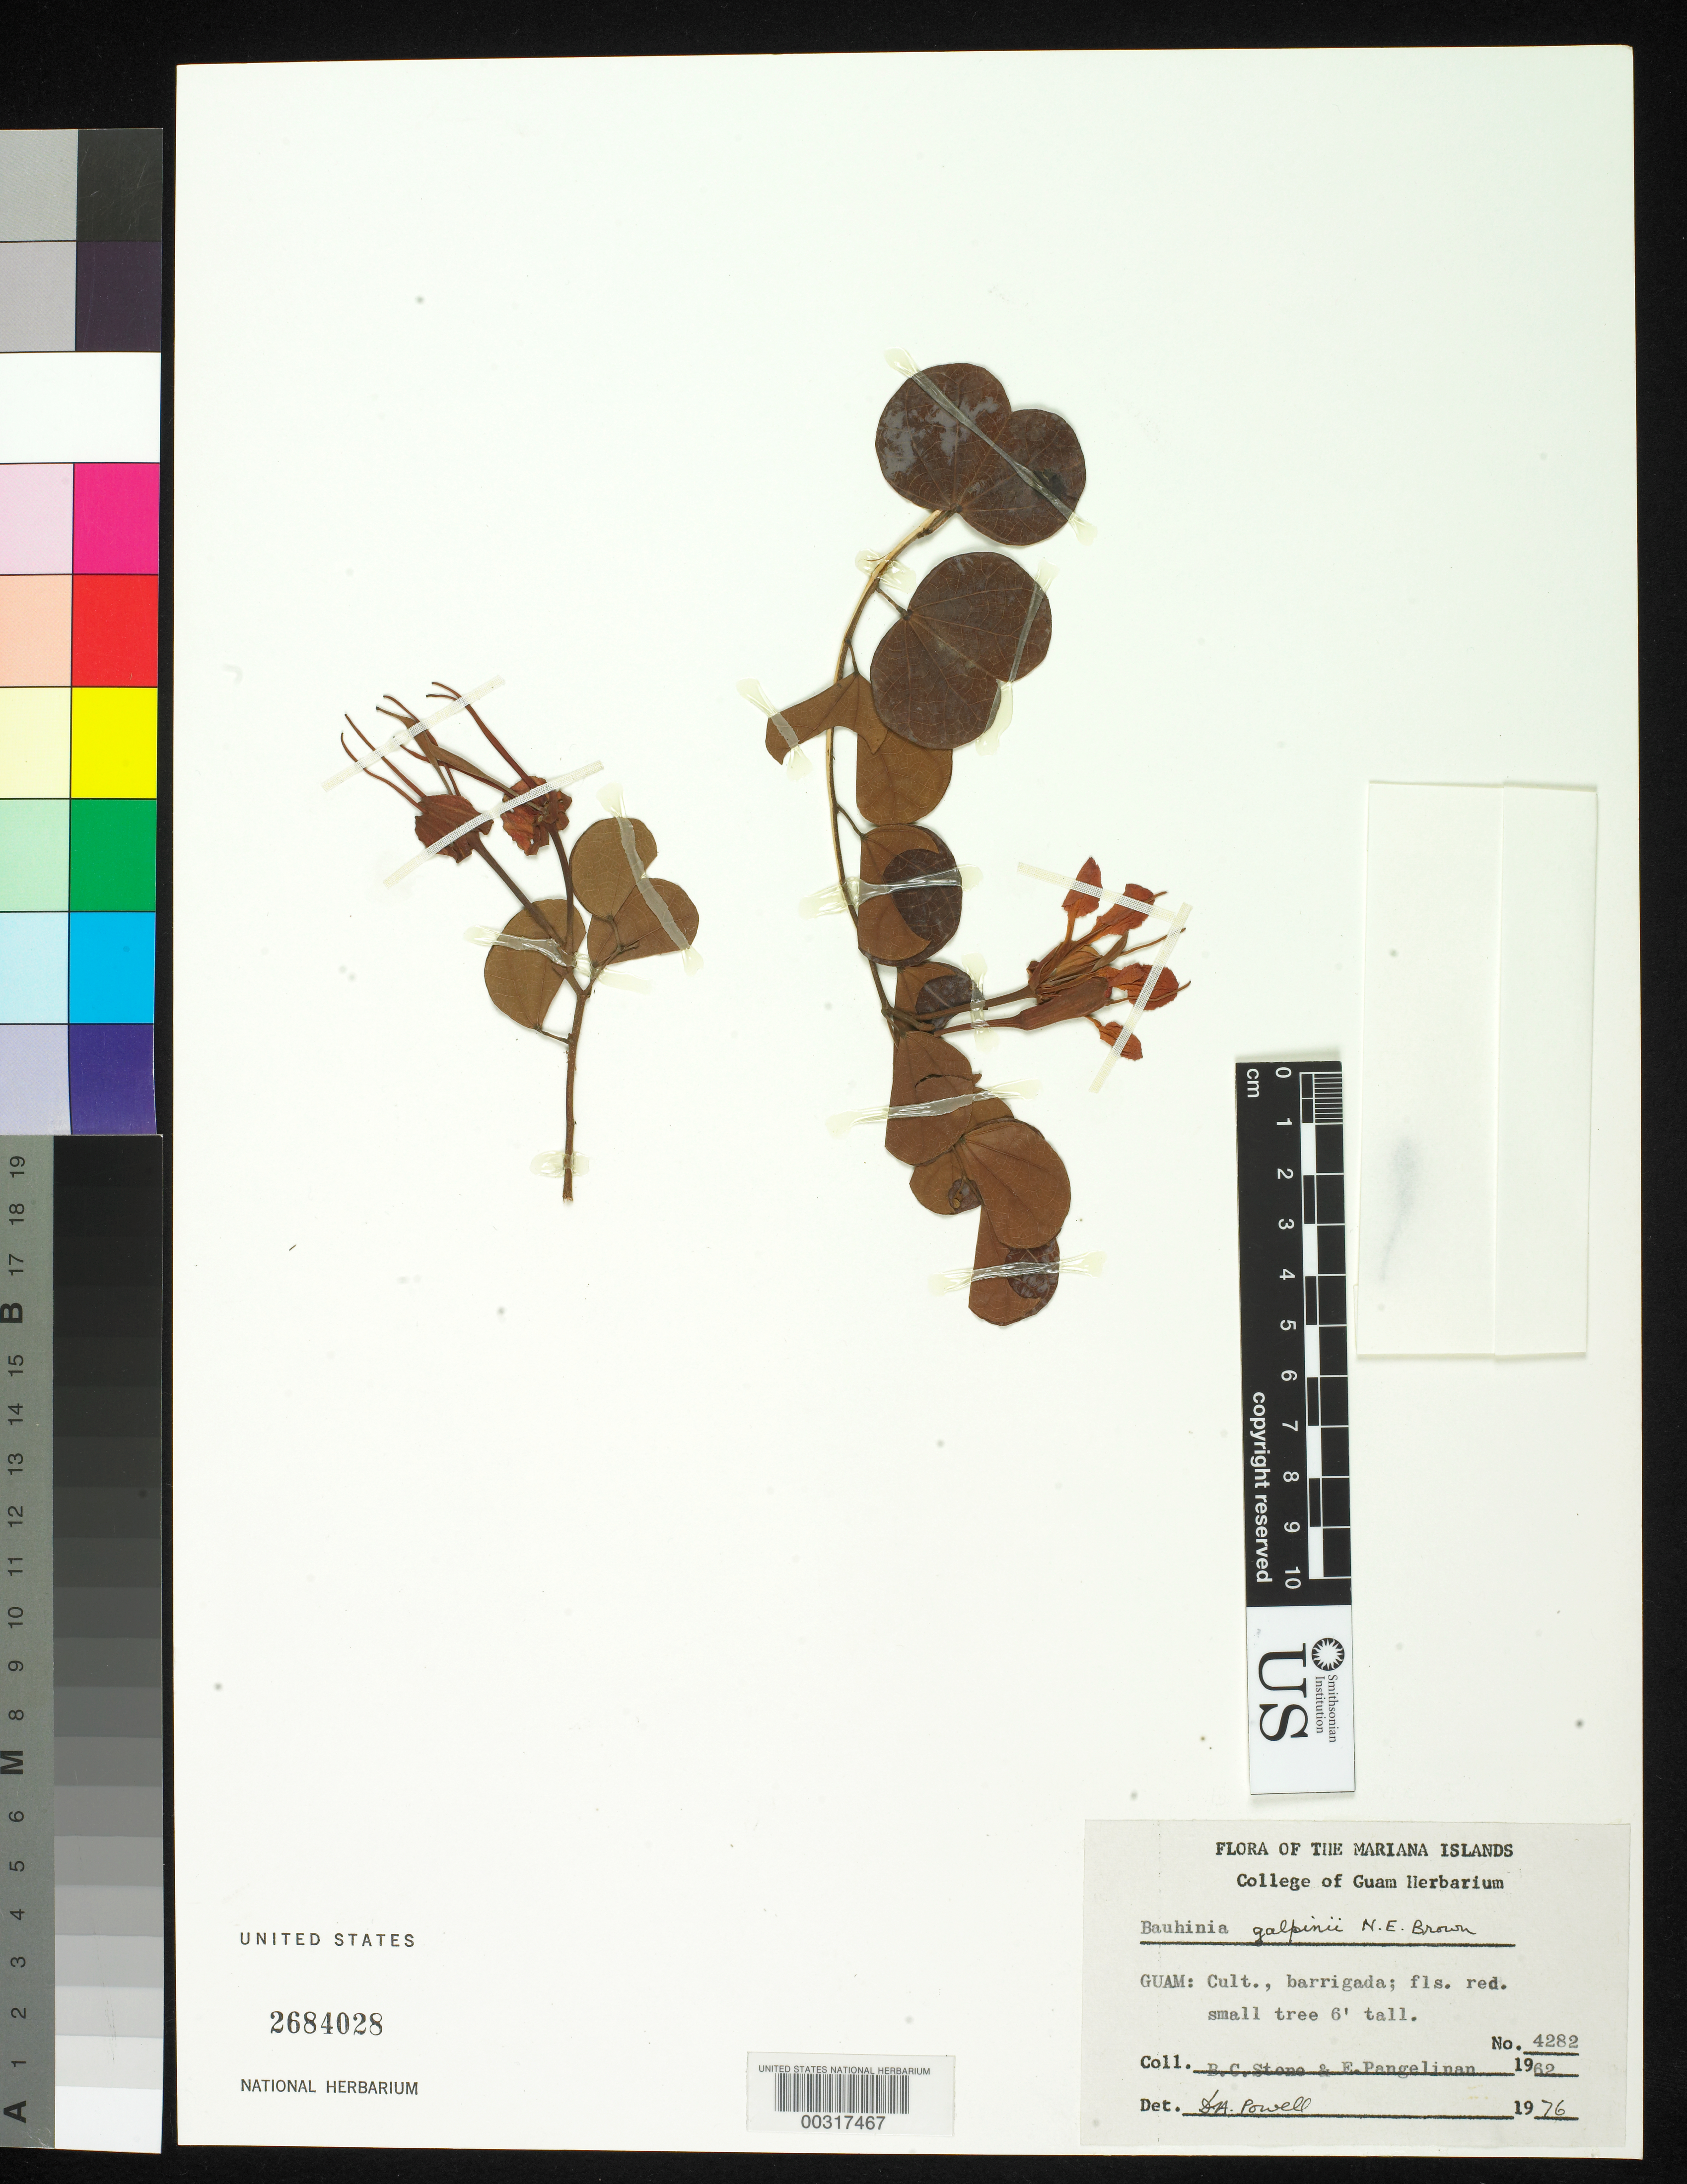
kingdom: Plantae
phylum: Tracheophyta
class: Magnoliopsida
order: Fabales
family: Fabaceae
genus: Bauhinia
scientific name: Bauhinia galpinii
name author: N.E. Br.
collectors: B. C. Stone & E. Pangelinan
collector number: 4282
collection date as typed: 1962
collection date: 1962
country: Guam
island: Guam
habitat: Barrigada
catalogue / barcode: US 2684028